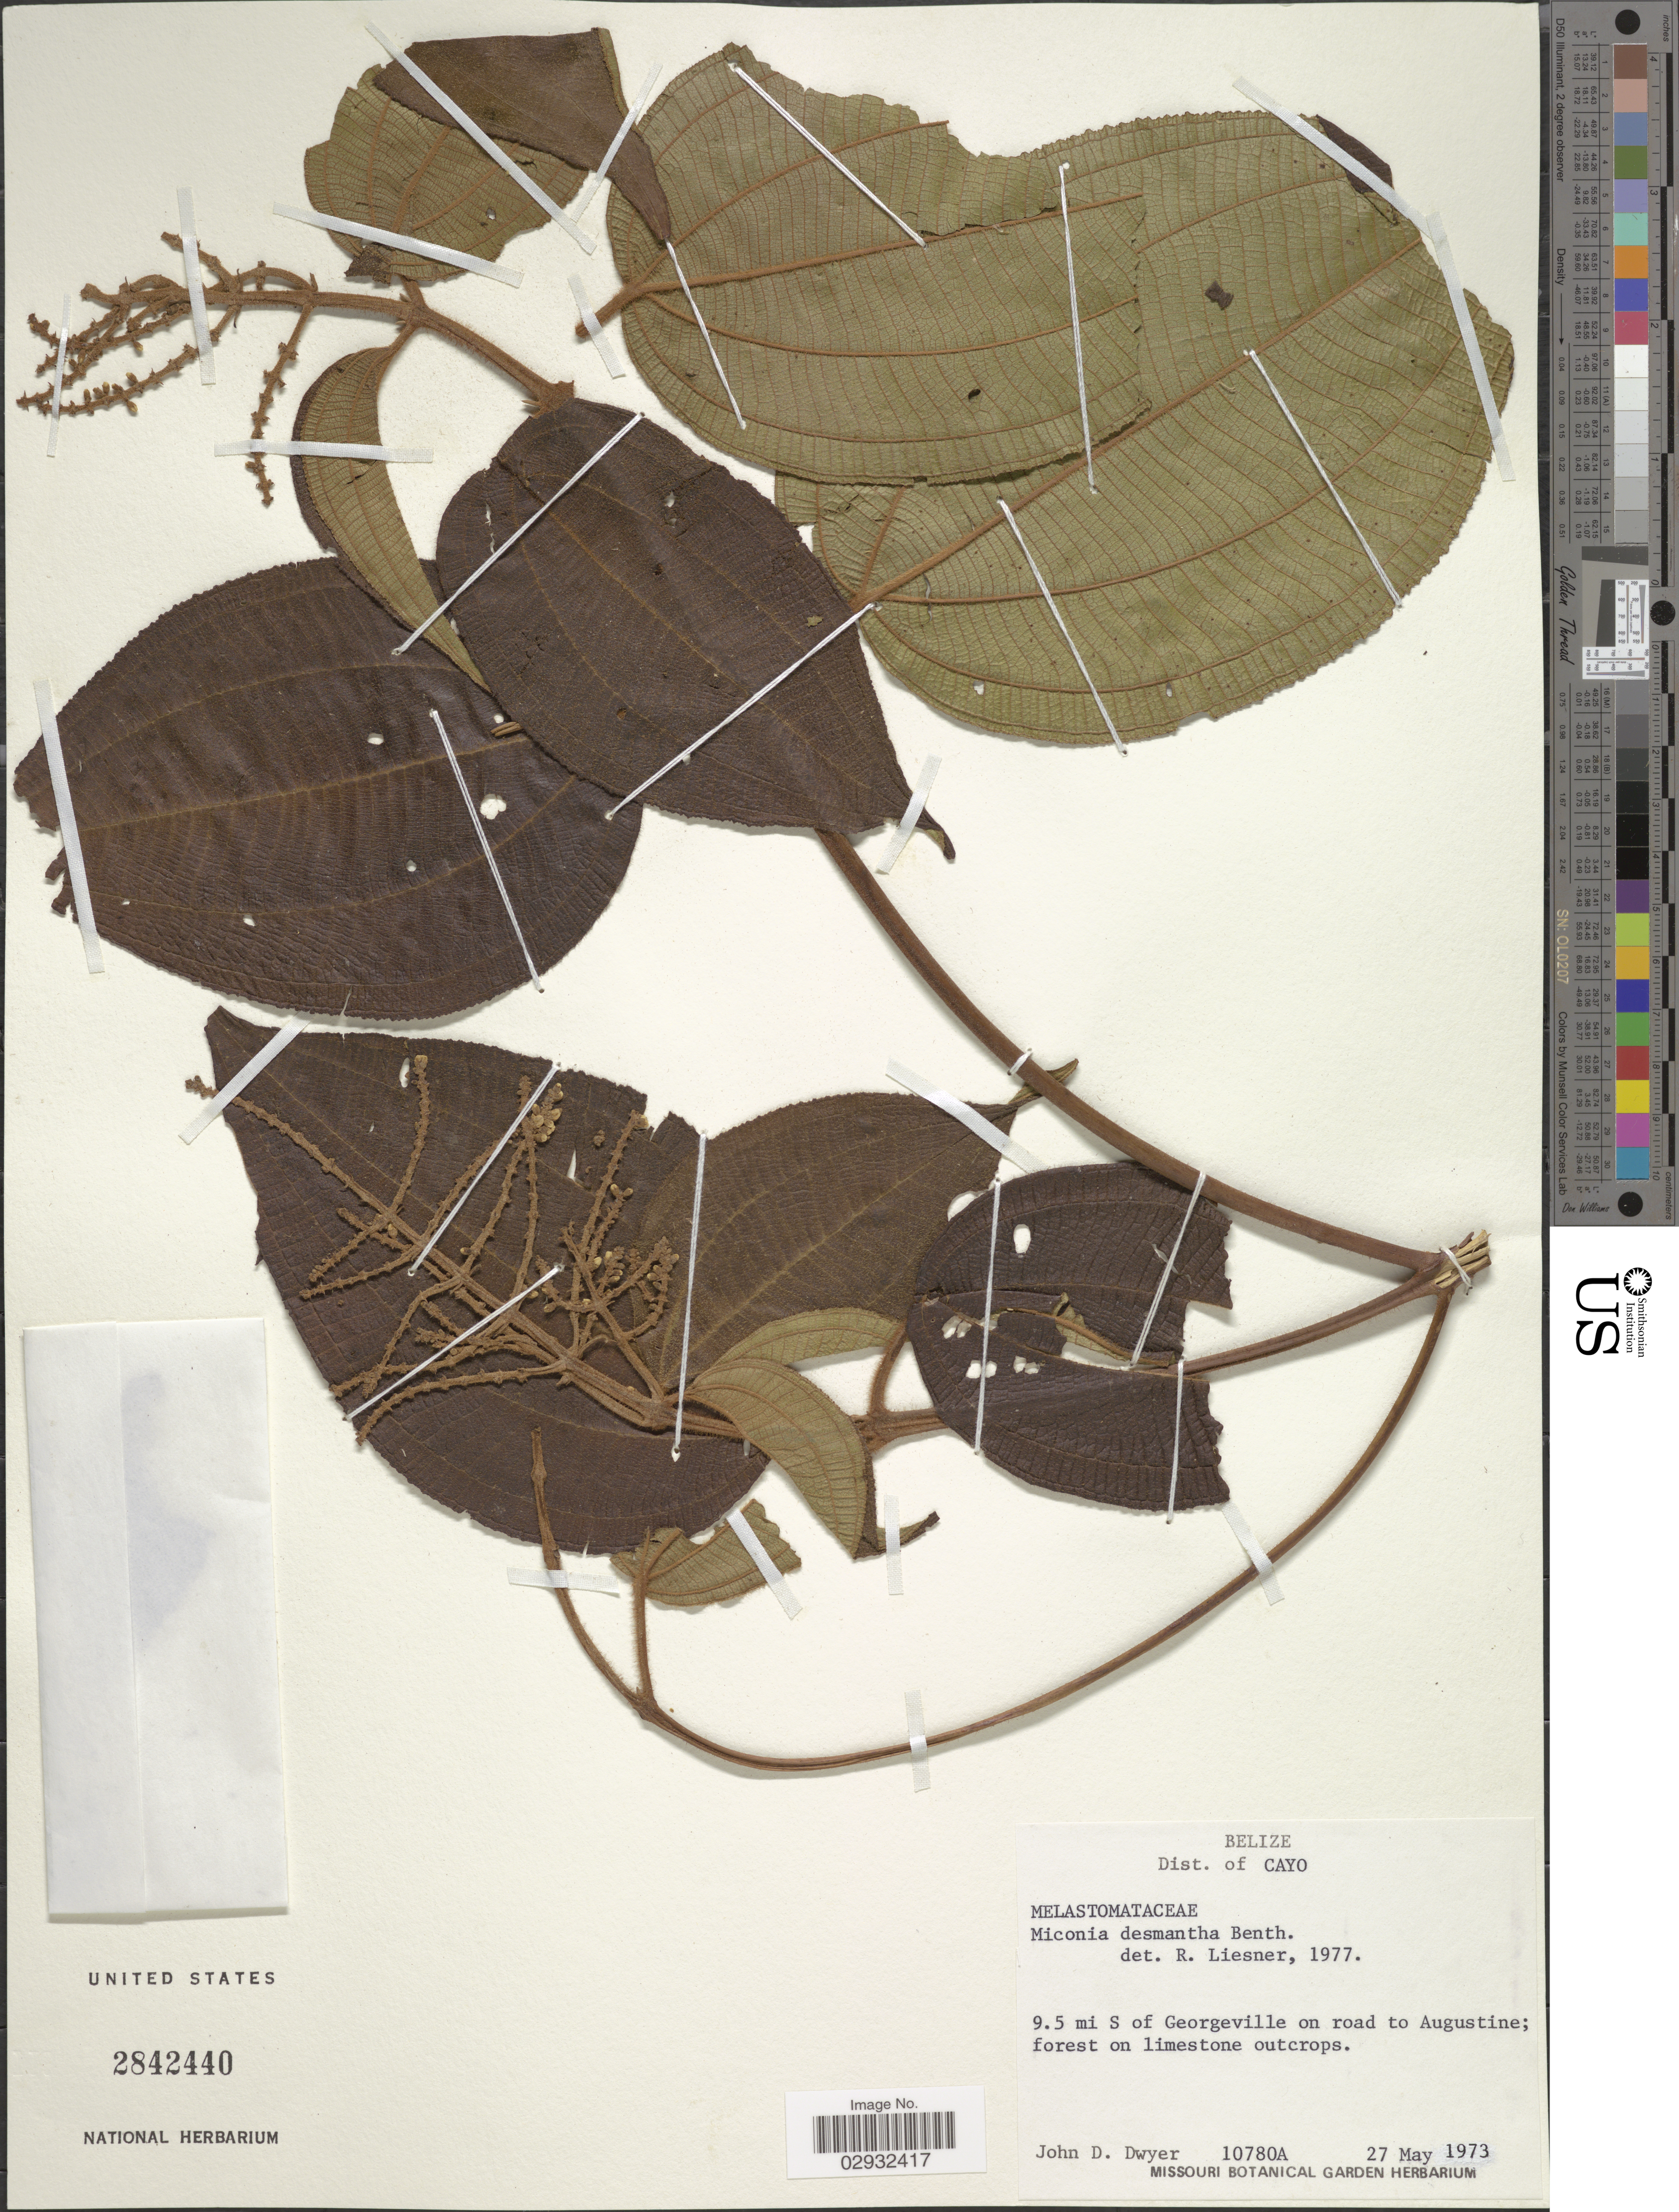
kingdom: Plantae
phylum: Tracheophyta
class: Magnoliopsida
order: Myrtales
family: Melastomataceae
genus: Miconia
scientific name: Miconia desmantha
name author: Benth.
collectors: J. D. Dwyer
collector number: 10780A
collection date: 1973-05-27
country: Belize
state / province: Cayo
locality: Dist. of Cayo. 9.5 mi S of Georgeville on road to Augustine; forest on limestone outcrops.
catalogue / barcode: US 2842440